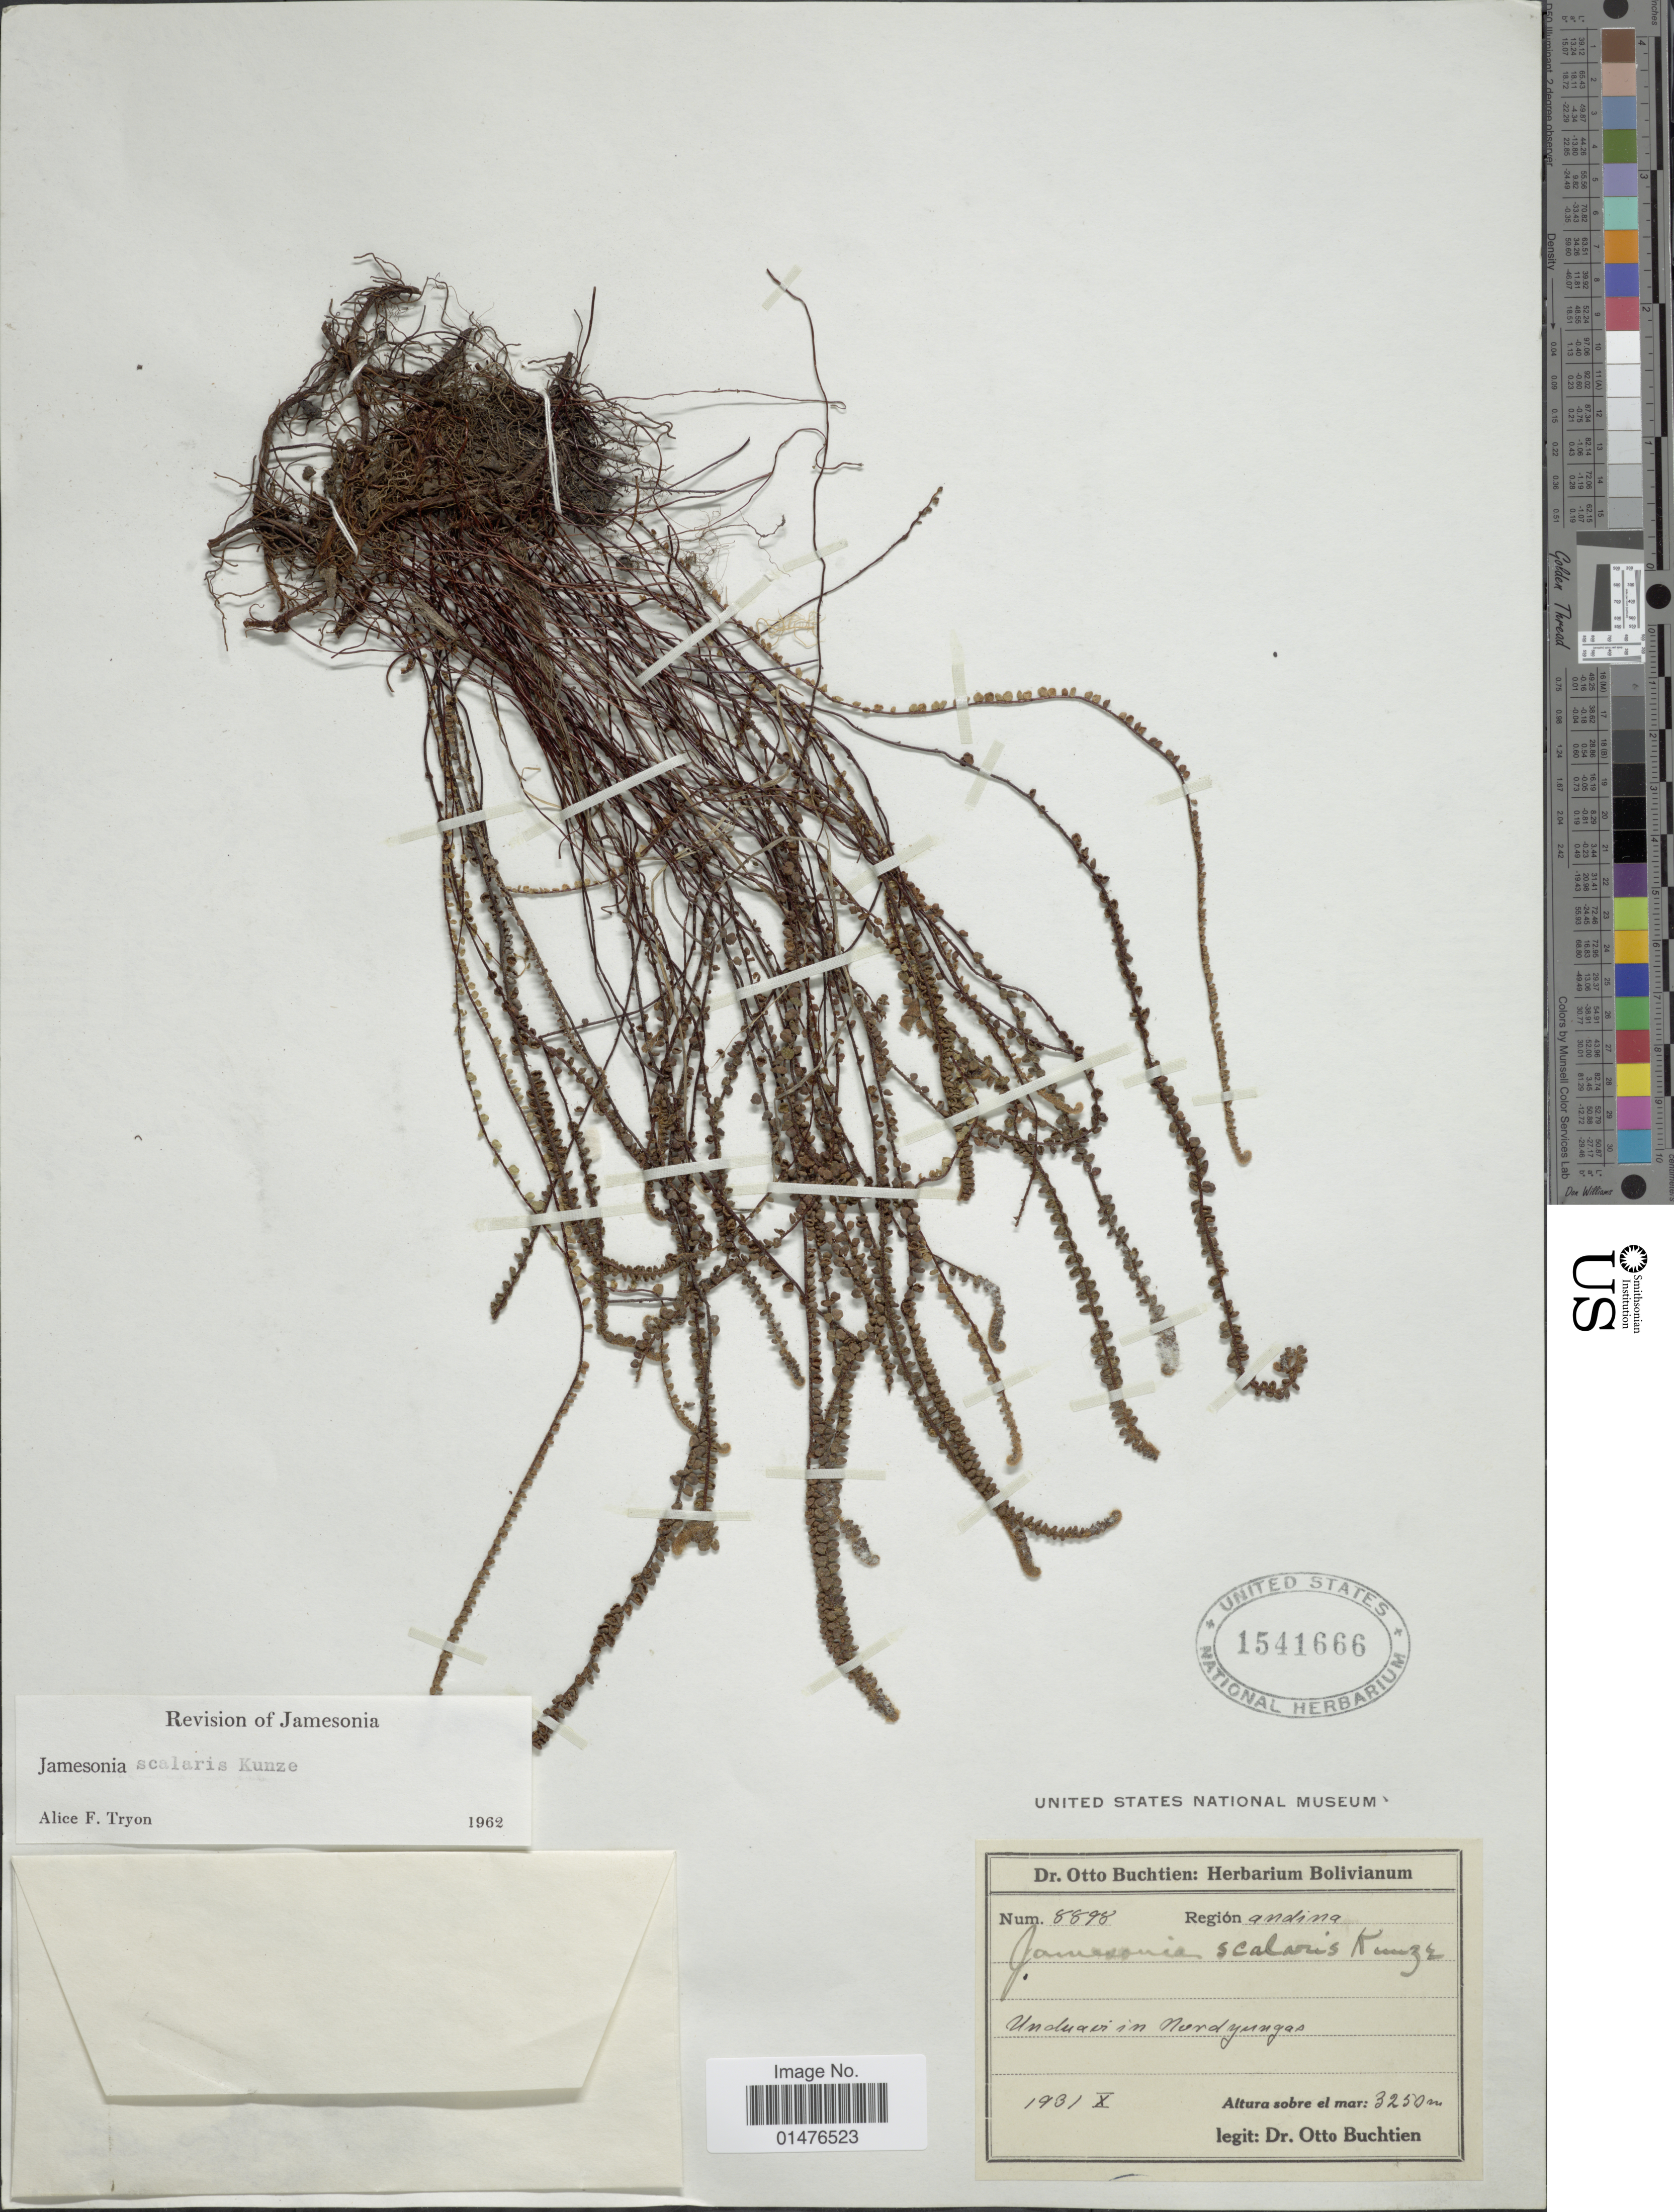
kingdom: Plantae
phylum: Tracheophyta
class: Polypodiopsida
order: Polypodiales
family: Pteridaceae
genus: Jamesonia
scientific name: Jamesonia scalaris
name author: Kunze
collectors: O. Buchtien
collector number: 8898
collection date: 1931-10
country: Bolivia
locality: Region andina. Unduavi in Nordyungas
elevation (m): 3250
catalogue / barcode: US 1541666